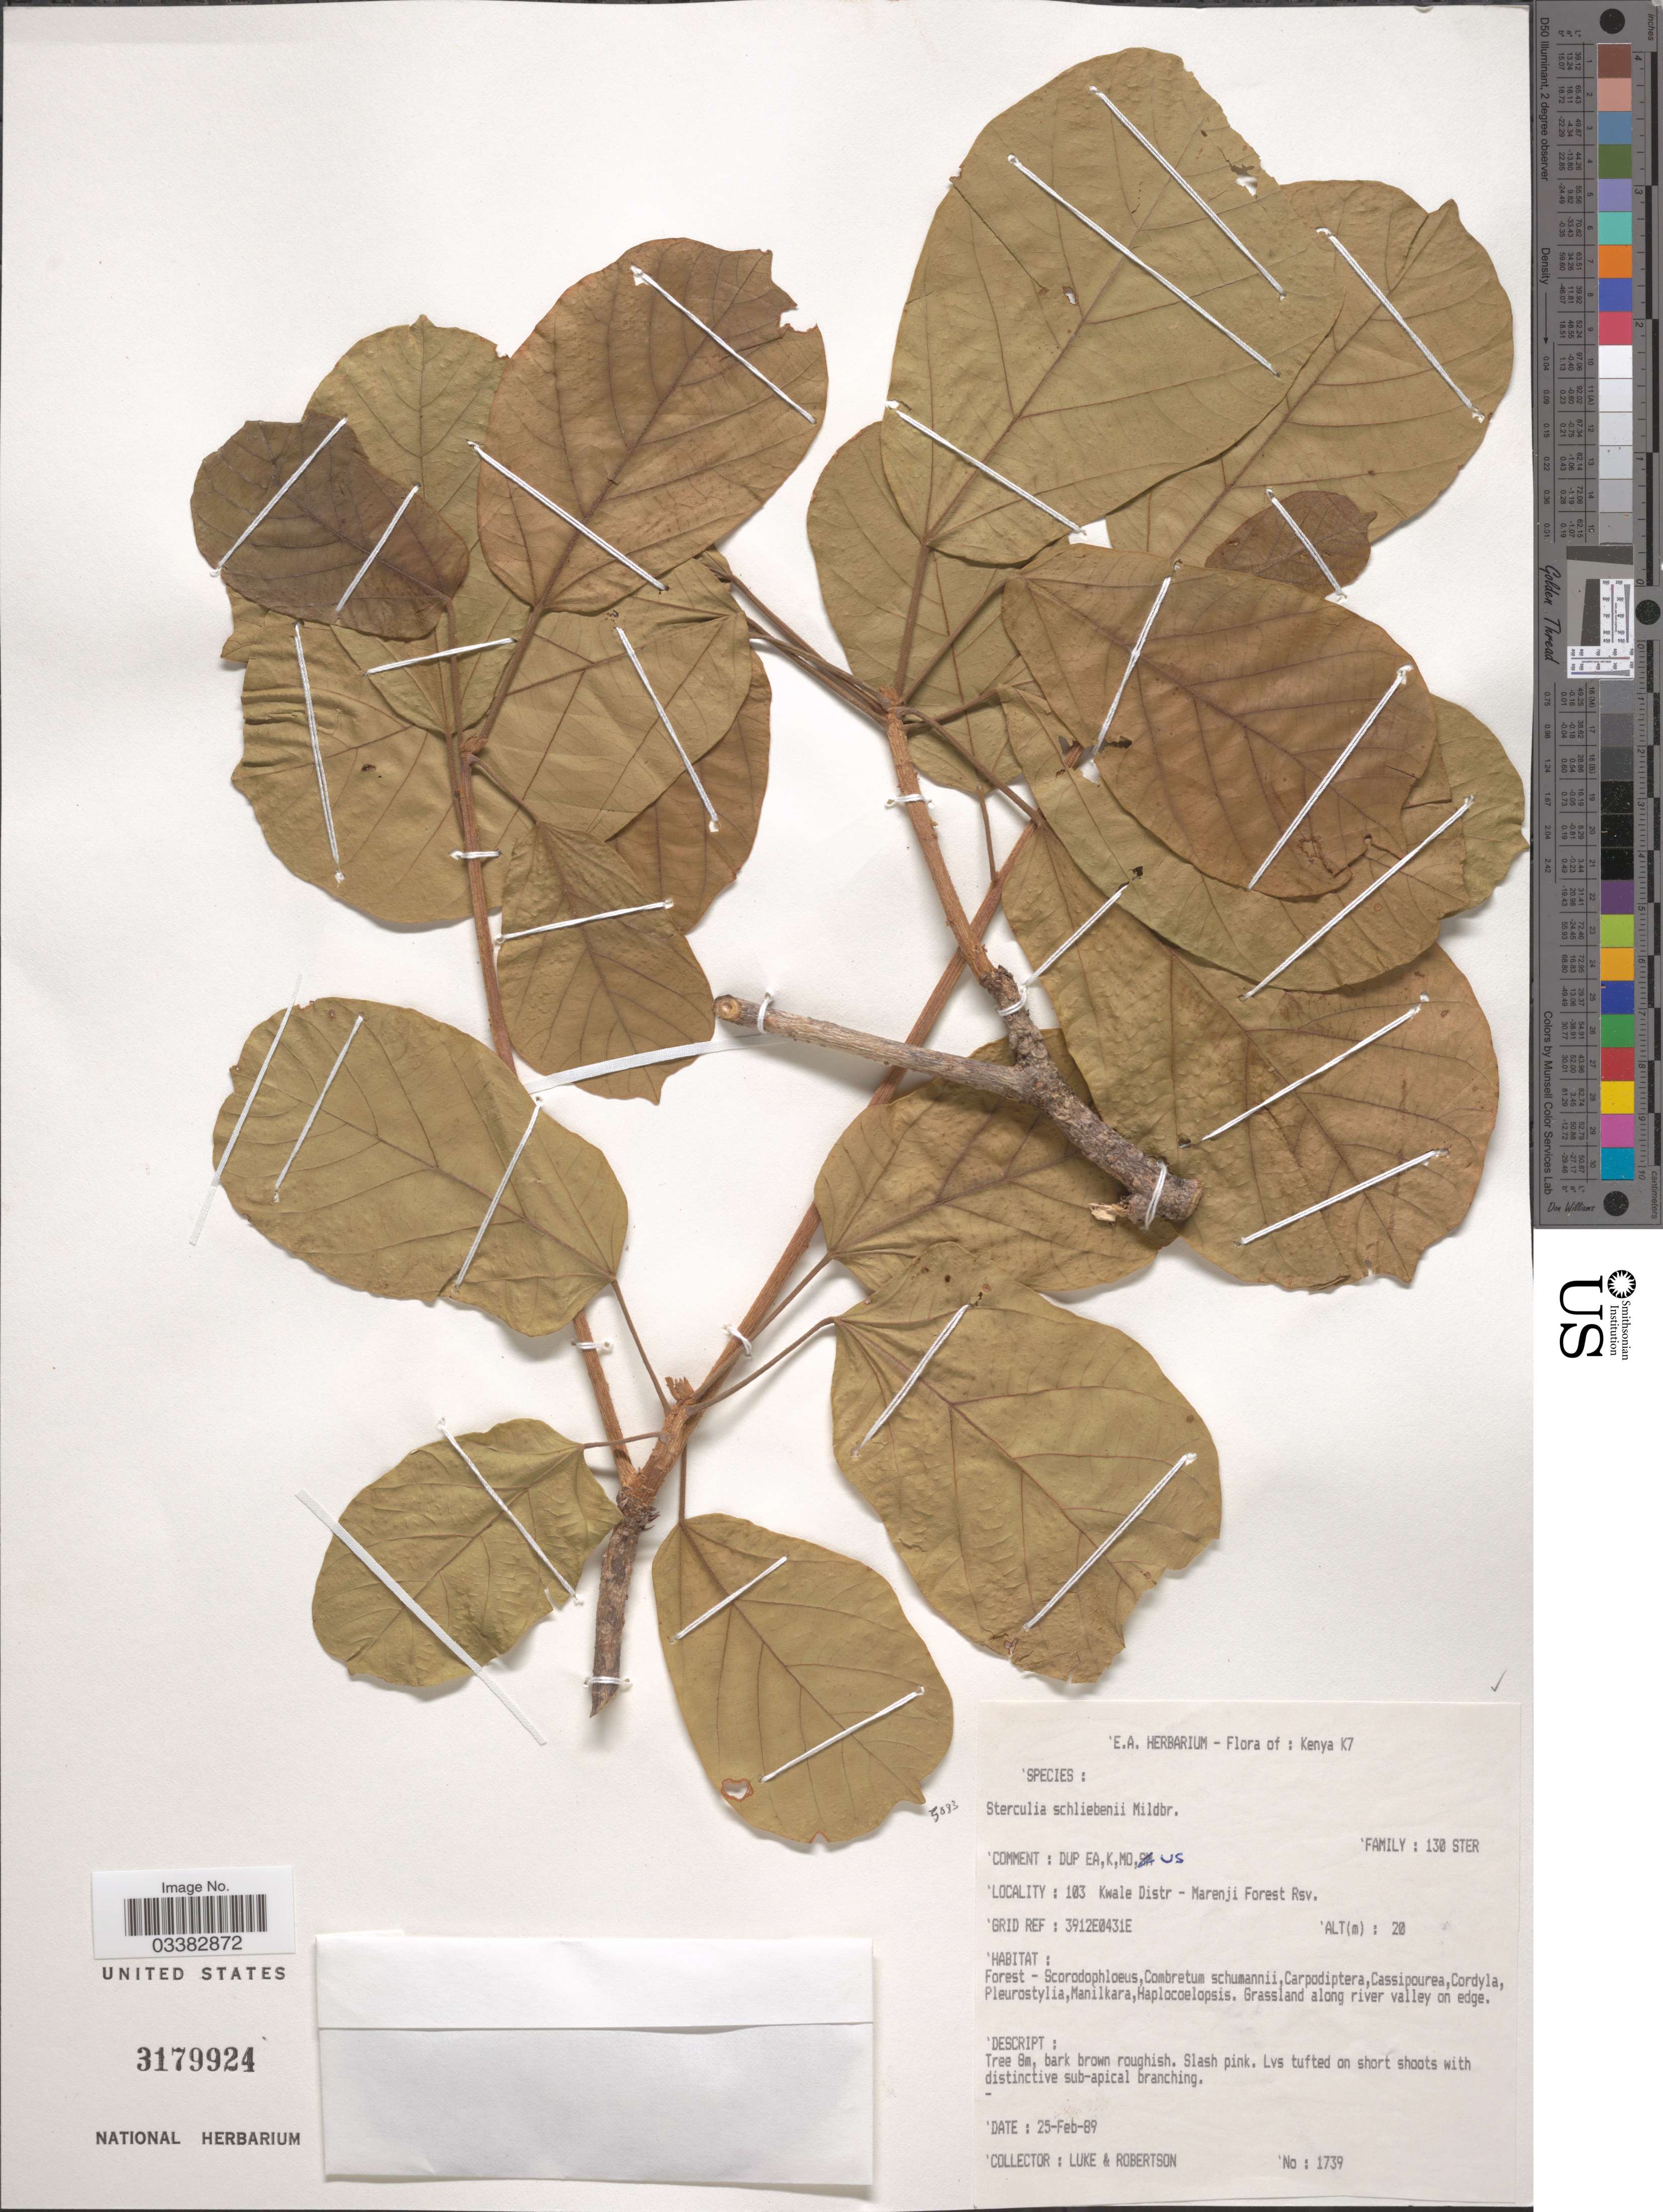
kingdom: Plantae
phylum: Tracheophyta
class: Magnoliopsida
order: Malvales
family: Malvaceae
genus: Sterculia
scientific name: Sterculia schliebenii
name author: Mildbr.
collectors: -. Luke & -. Robertson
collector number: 1739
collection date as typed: Transcribed d/m/y: 25/2/89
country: Kenya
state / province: Kwale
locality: K7. 103 Kwale Distr - Marenji Forest Rsv.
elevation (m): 20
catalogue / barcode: US 3179924